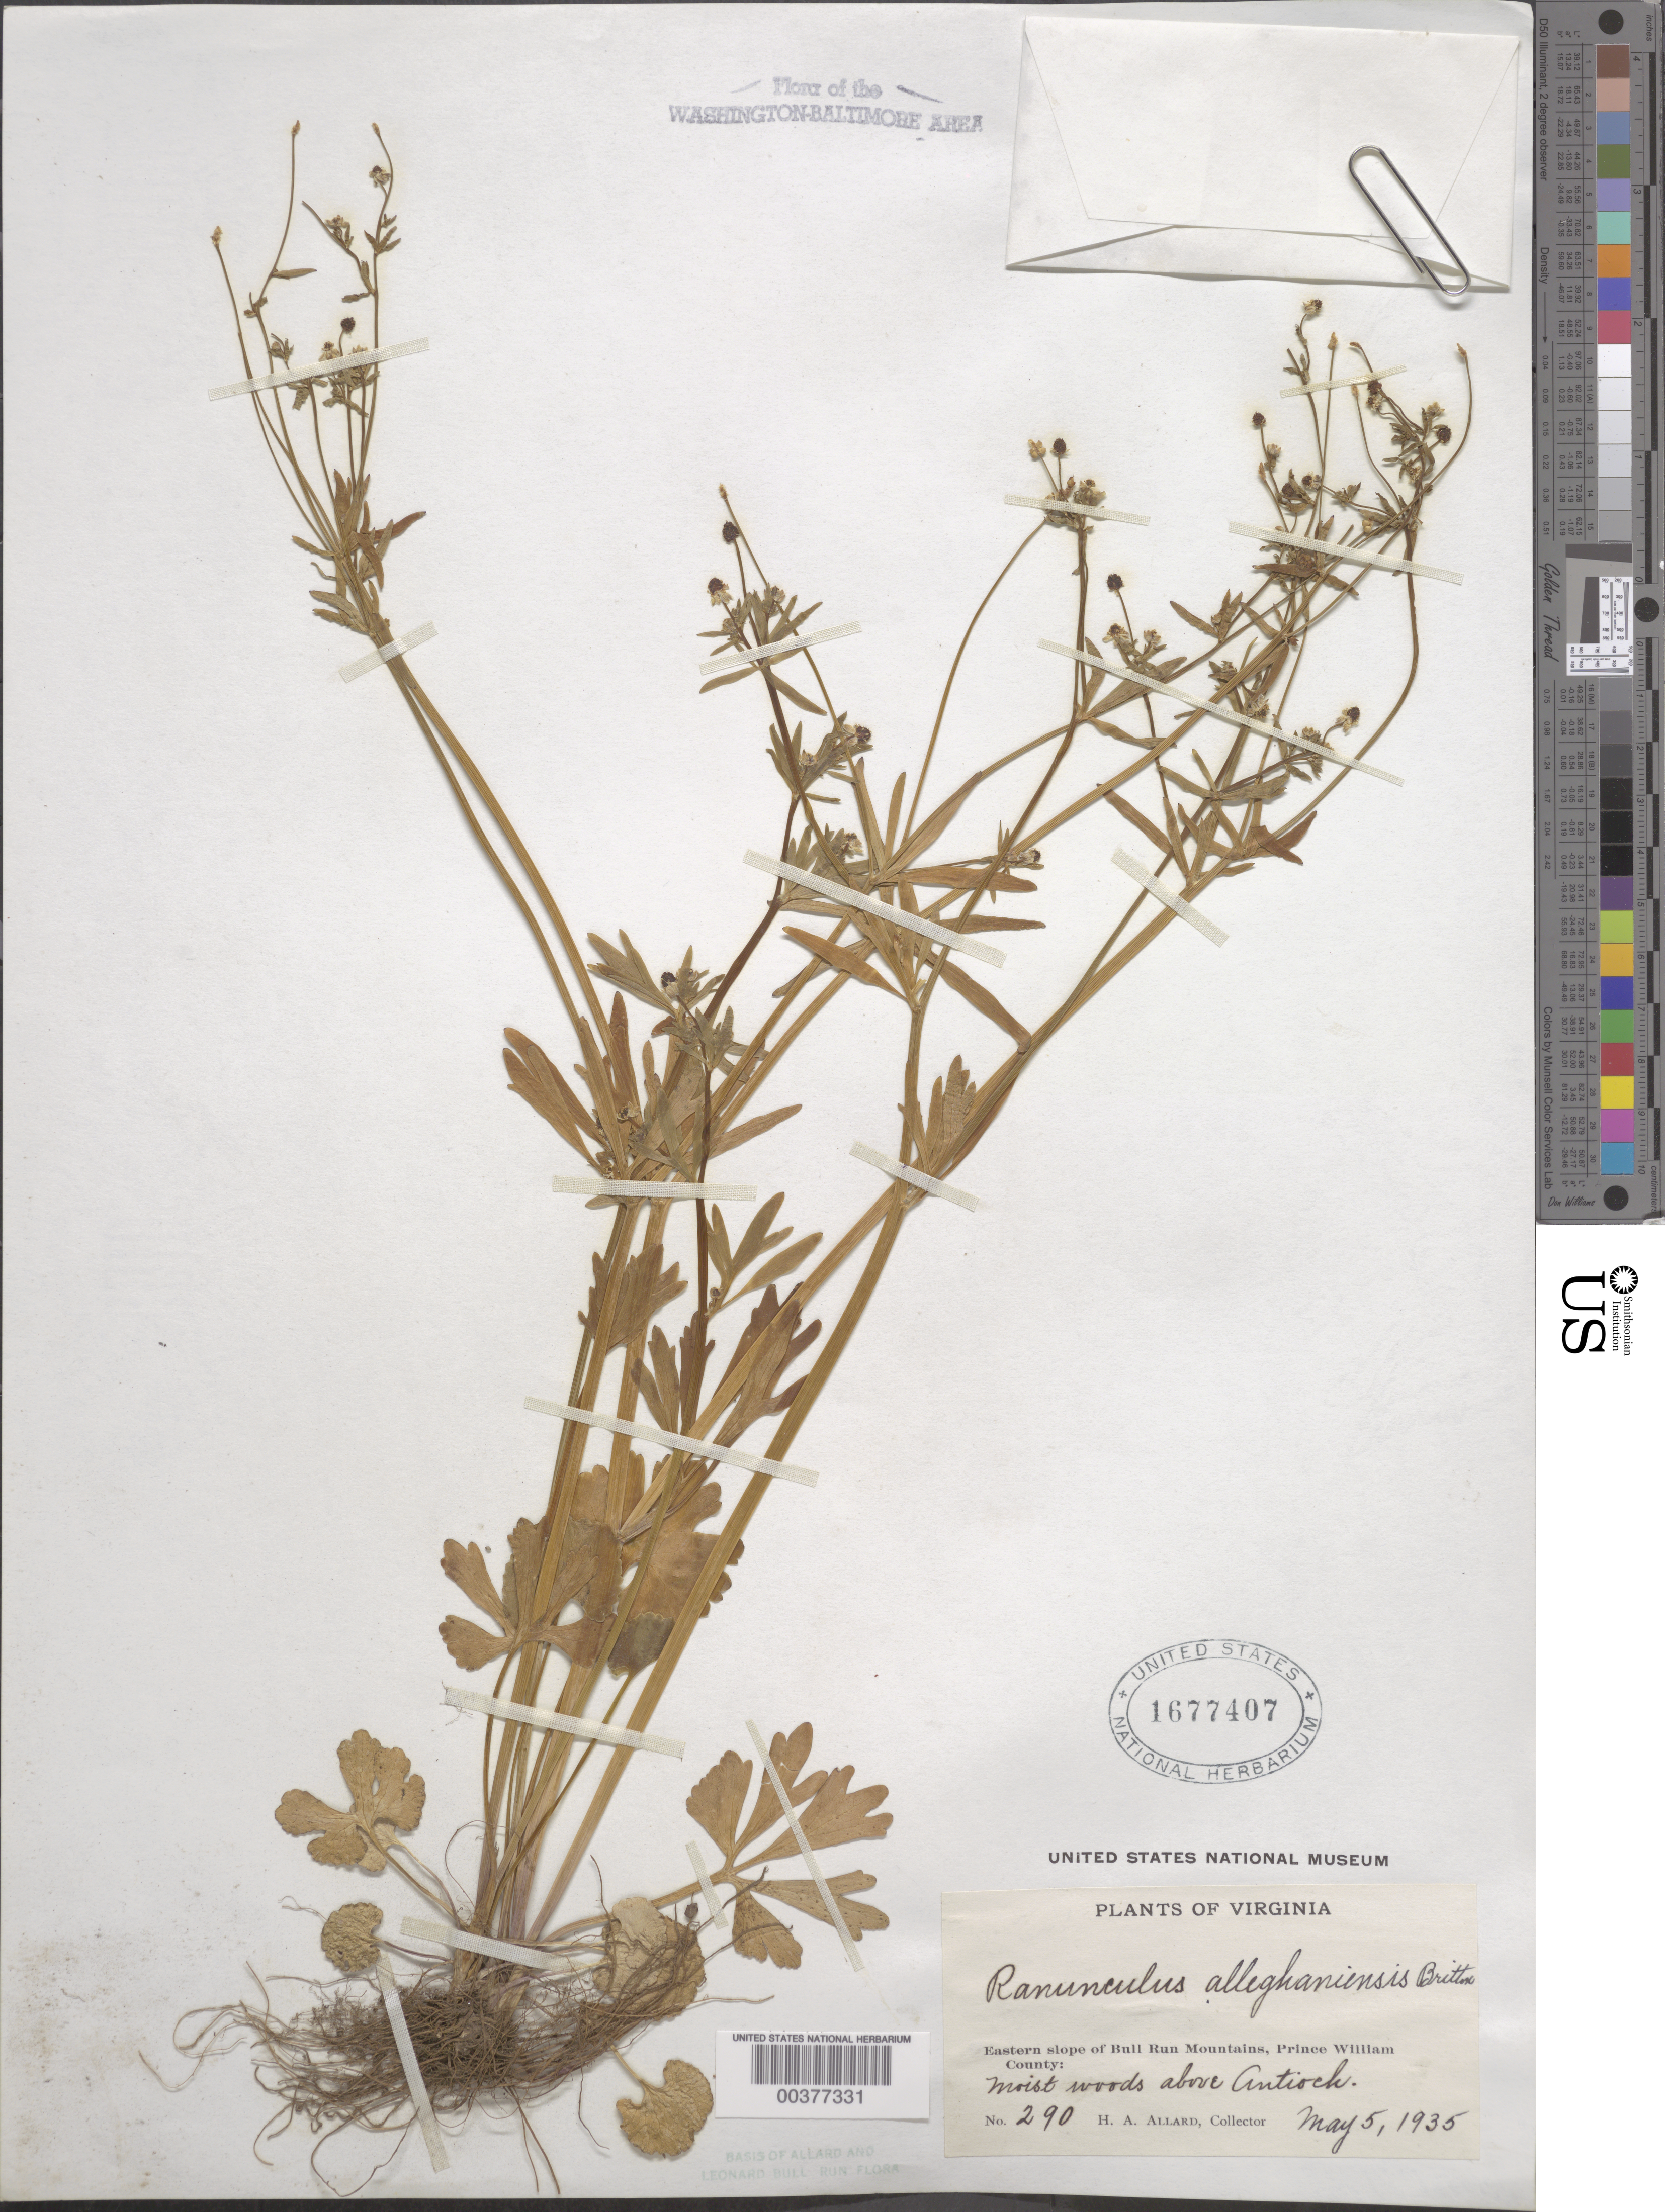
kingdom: Plantae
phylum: Tracheophyta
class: Magnoliopsida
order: Ranunculales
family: Ranunculaceae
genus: Ranunculus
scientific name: Ranunculus allegheniensis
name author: Britton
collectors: H. A. Allard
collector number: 290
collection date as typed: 05 May 1935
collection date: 1935-05-05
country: United States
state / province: Virginia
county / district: Prince William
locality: North of Antioch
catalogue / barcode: US 1677407